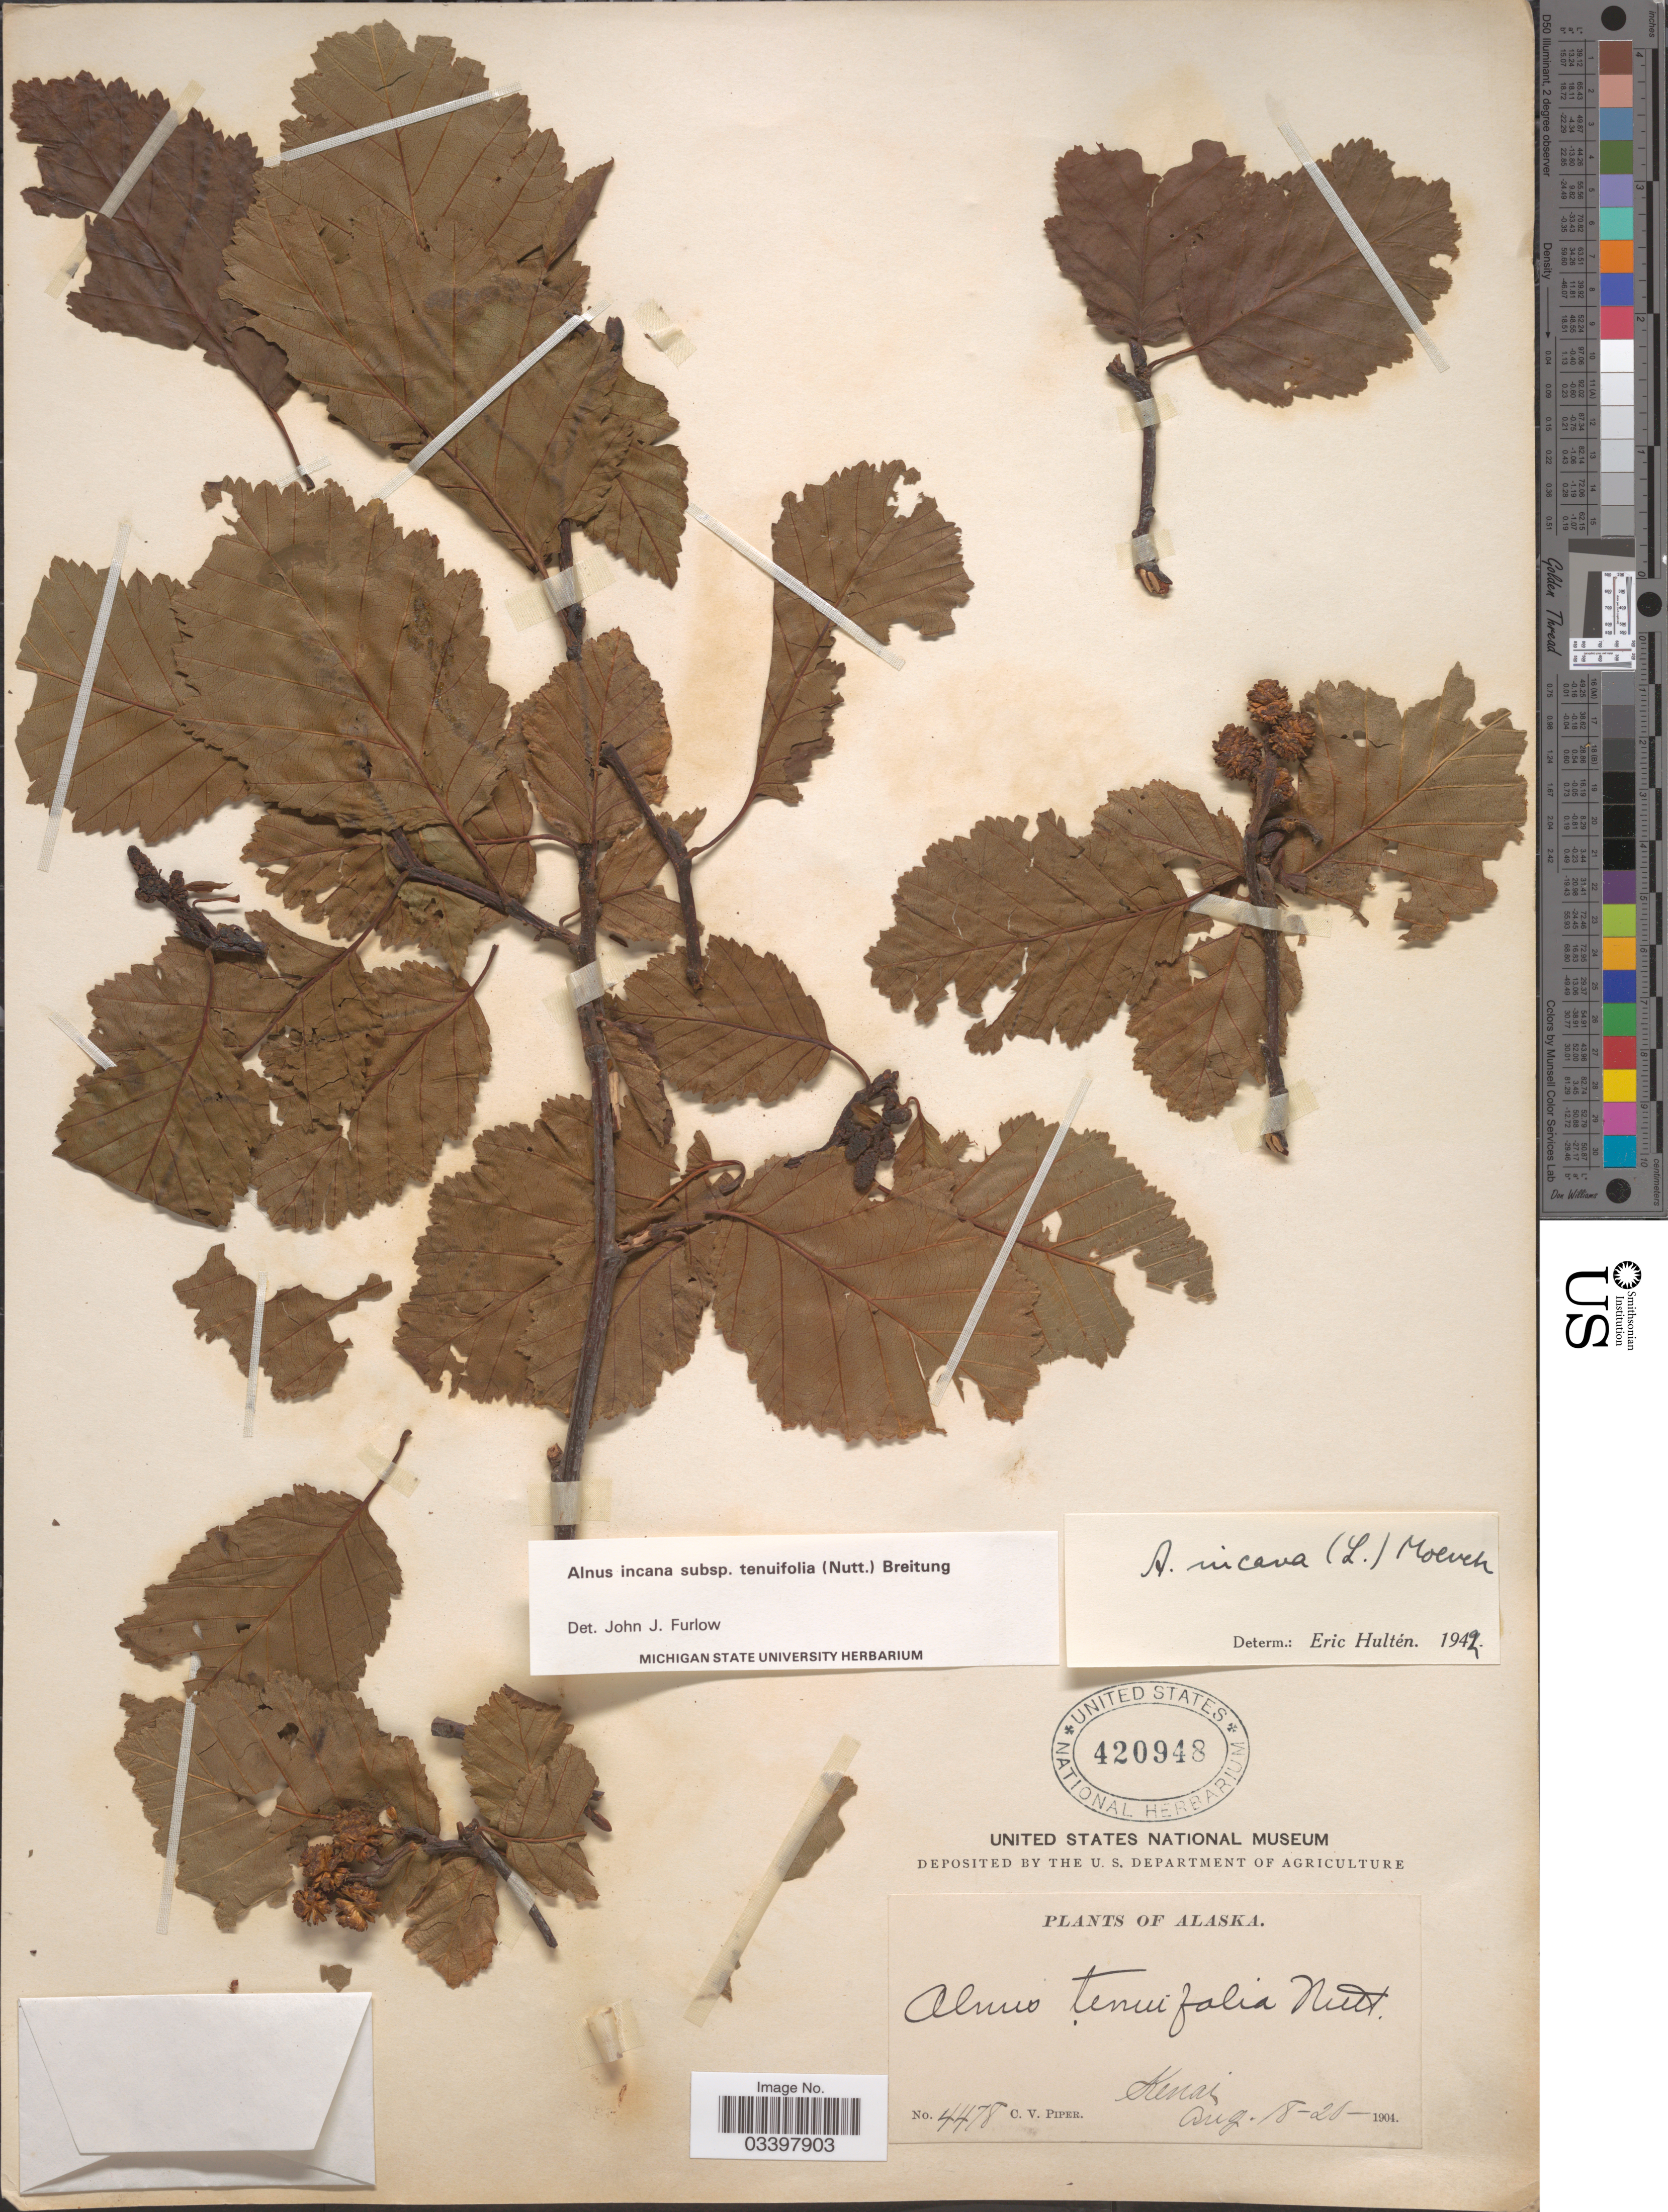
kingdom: Plantae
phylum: Tracheophyta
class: Magnoliopsida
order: Fagales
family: Betulaceae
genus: Alnus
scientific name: Alnus incana subsp. tenuifolia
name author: (Nutt.) Breitung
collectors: C. V. Piper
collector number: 4478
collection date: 1904-08-18/1904-08-20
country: United States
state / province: Alaska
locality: Kenai.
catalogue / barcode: US 420948